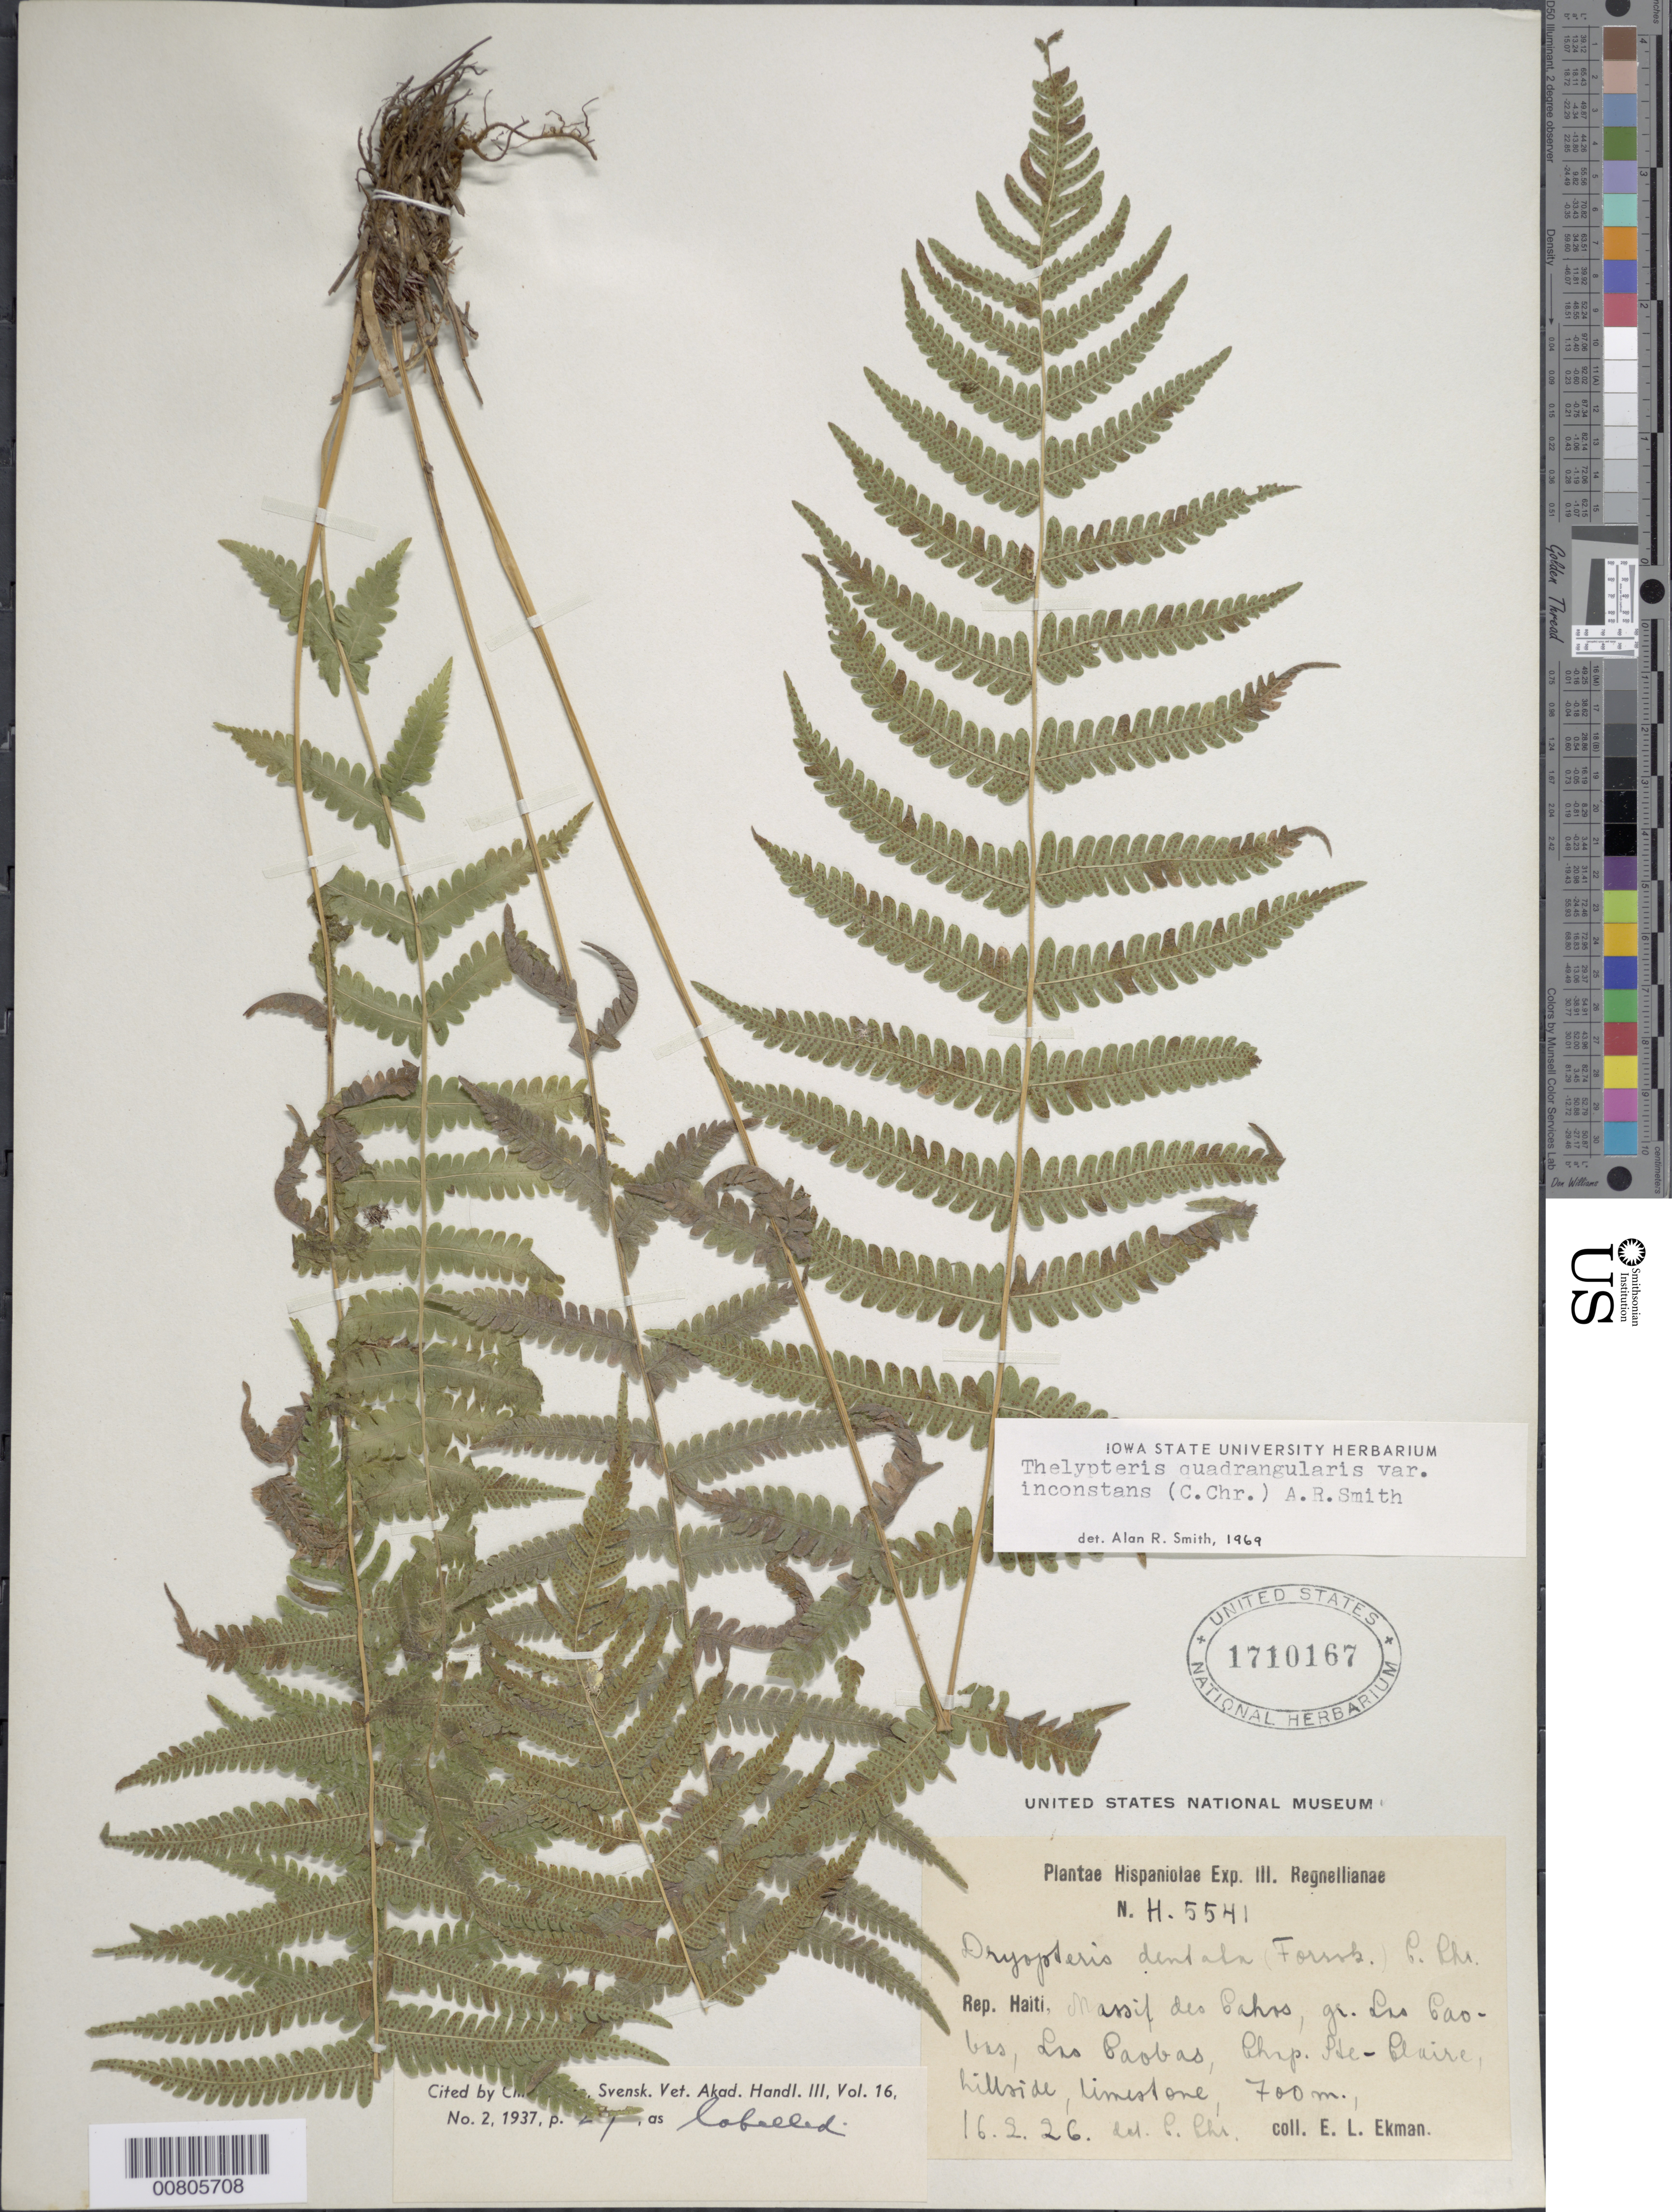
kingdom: Plantae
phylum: Tracheophyta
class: Polypodiopsida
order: Polypodiales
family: Thelypteridaceae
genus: Christella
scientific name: Christella hispidula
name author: (Decne.) Holttum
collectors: E. L. Ekman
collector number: H 5541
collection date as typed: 16 Feb 1926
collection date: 1926-02-16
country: Haiti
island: Hispaniola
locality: Massif des Cahos, gr. Las Caobas, Las Paobas, Chrp. Ste-Claire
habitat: Hillside, limestone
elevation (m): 700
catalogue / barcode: US 1710167